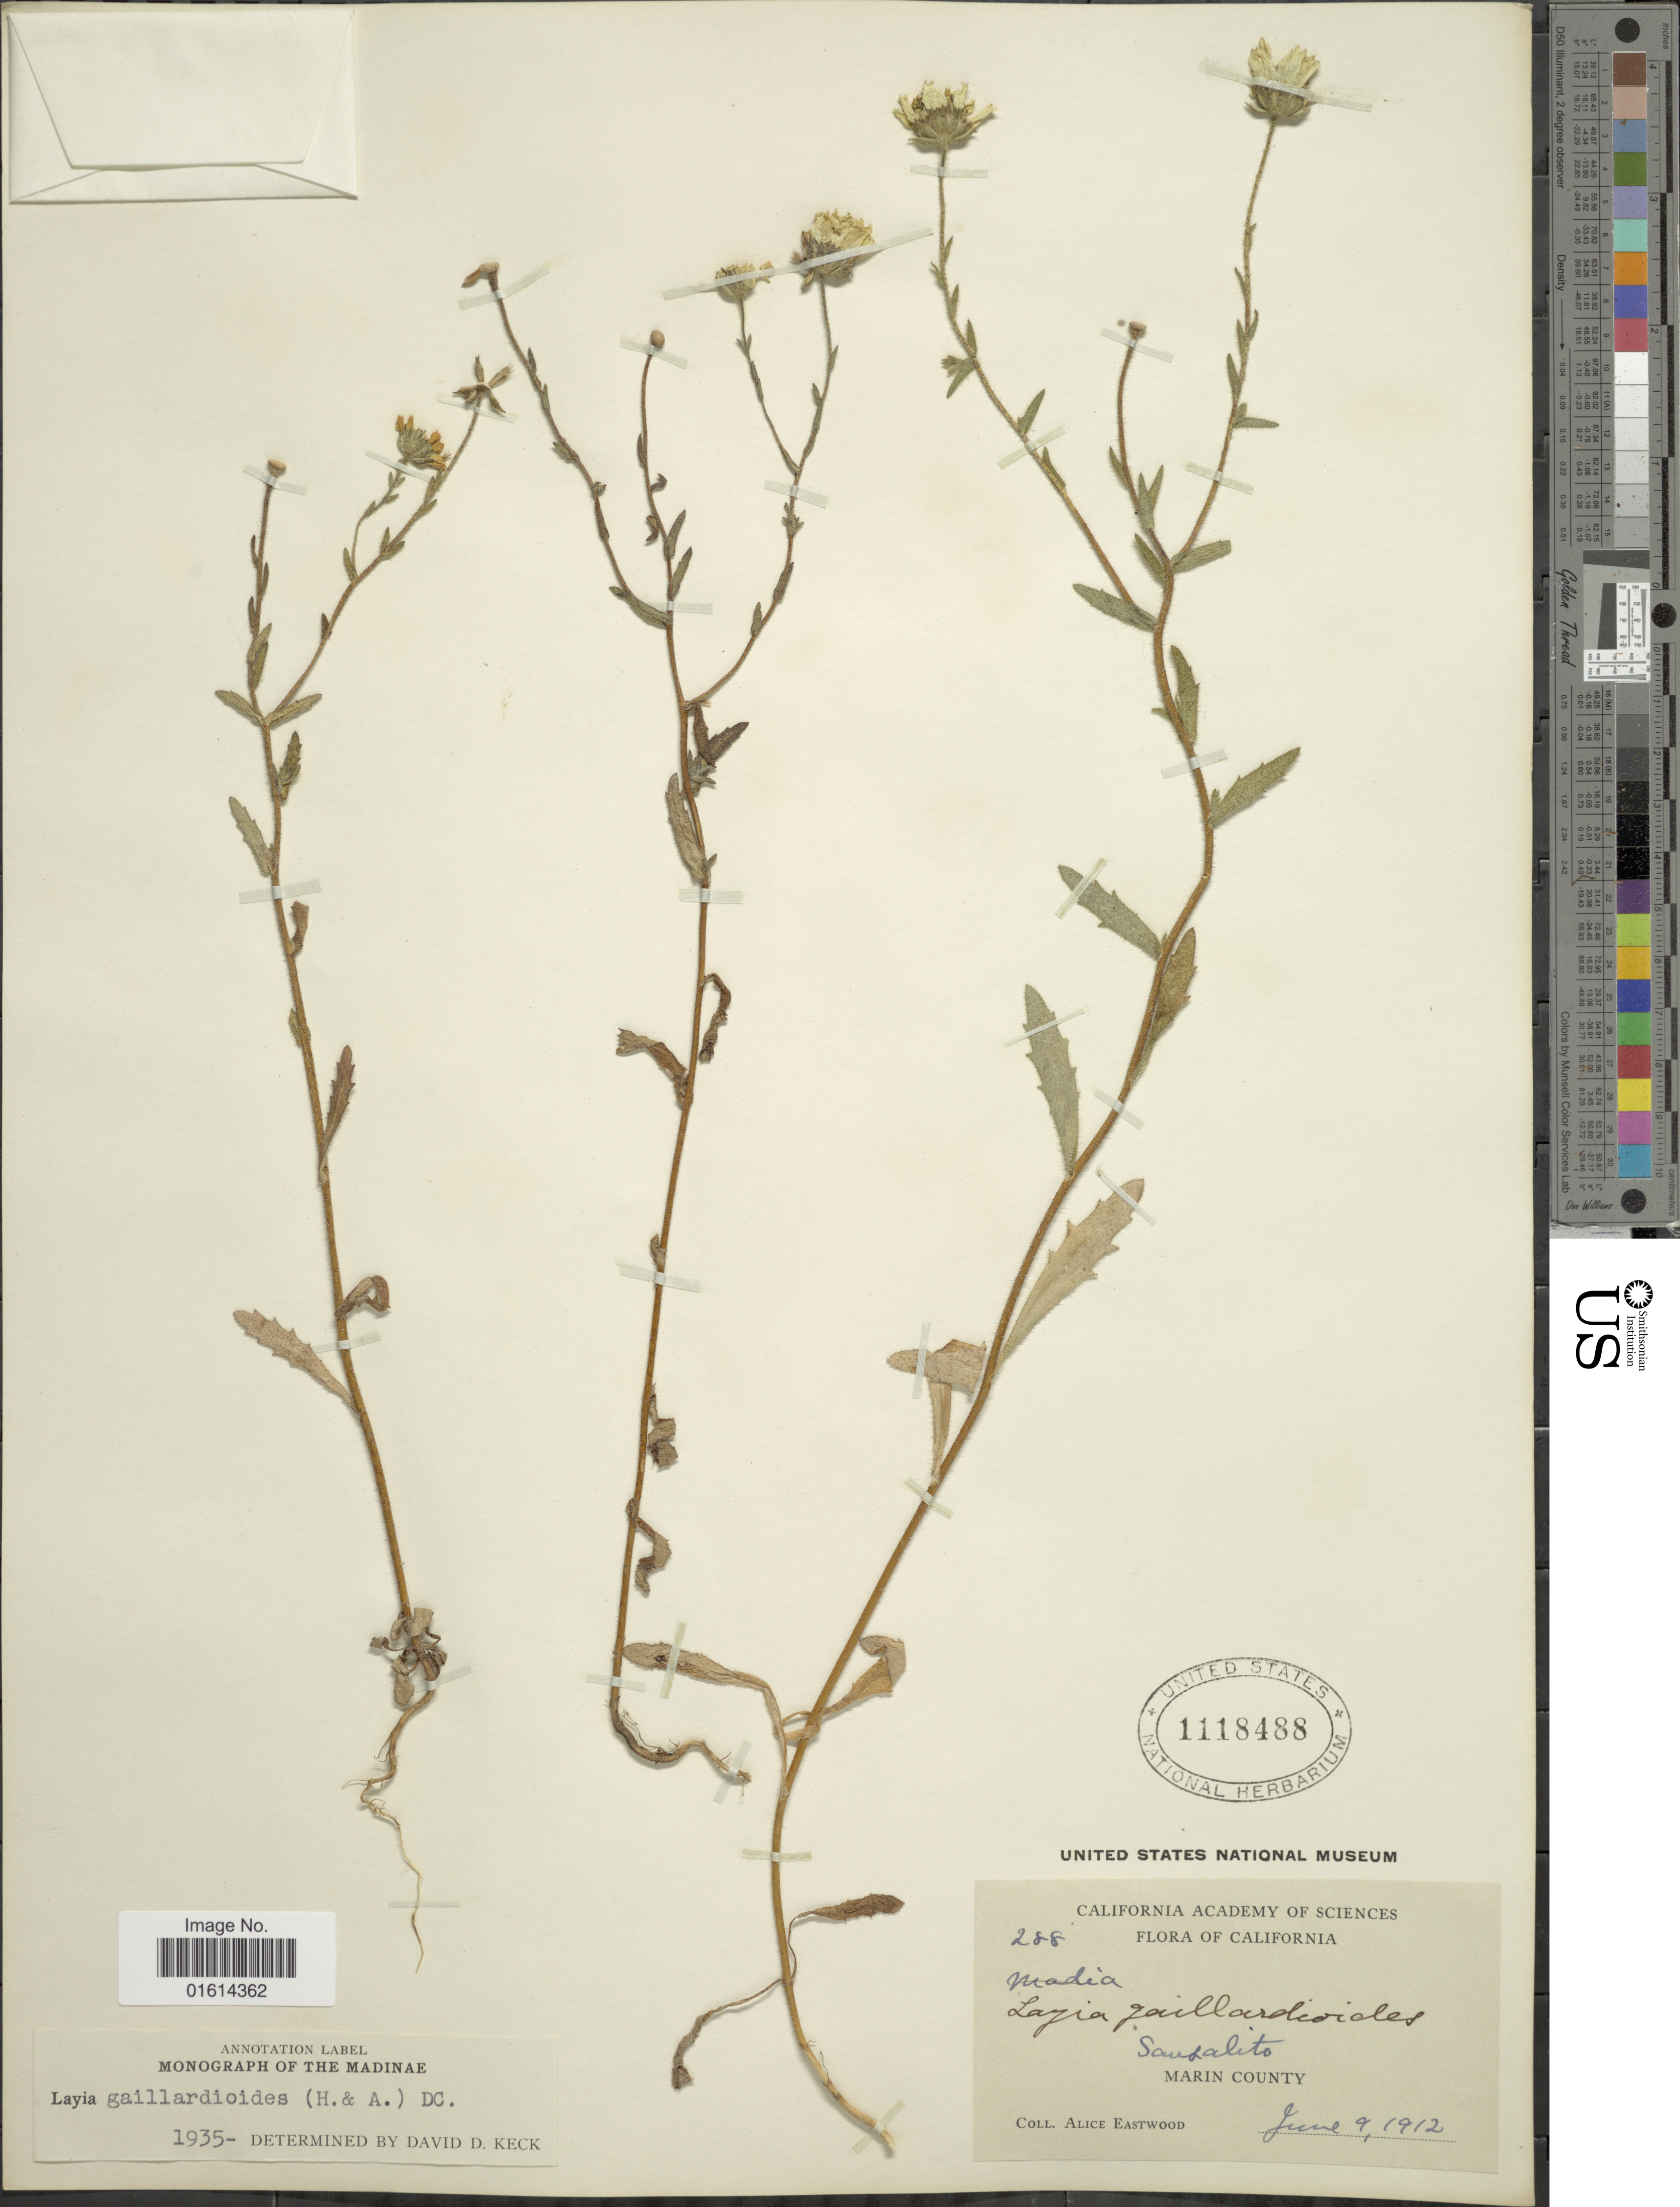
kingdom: Plantae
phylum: Tracheophyta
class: Magnoliopsida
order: Asterales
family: Asteraceae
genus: Layia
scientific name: Layia gaillardioides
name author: (Hook. & Arn.) DC.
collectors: A. Eastwood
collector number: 288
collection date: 1912-06-09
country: United States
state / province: California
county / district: Marin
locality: Sansalito, Marin County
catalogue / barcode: US 1118488